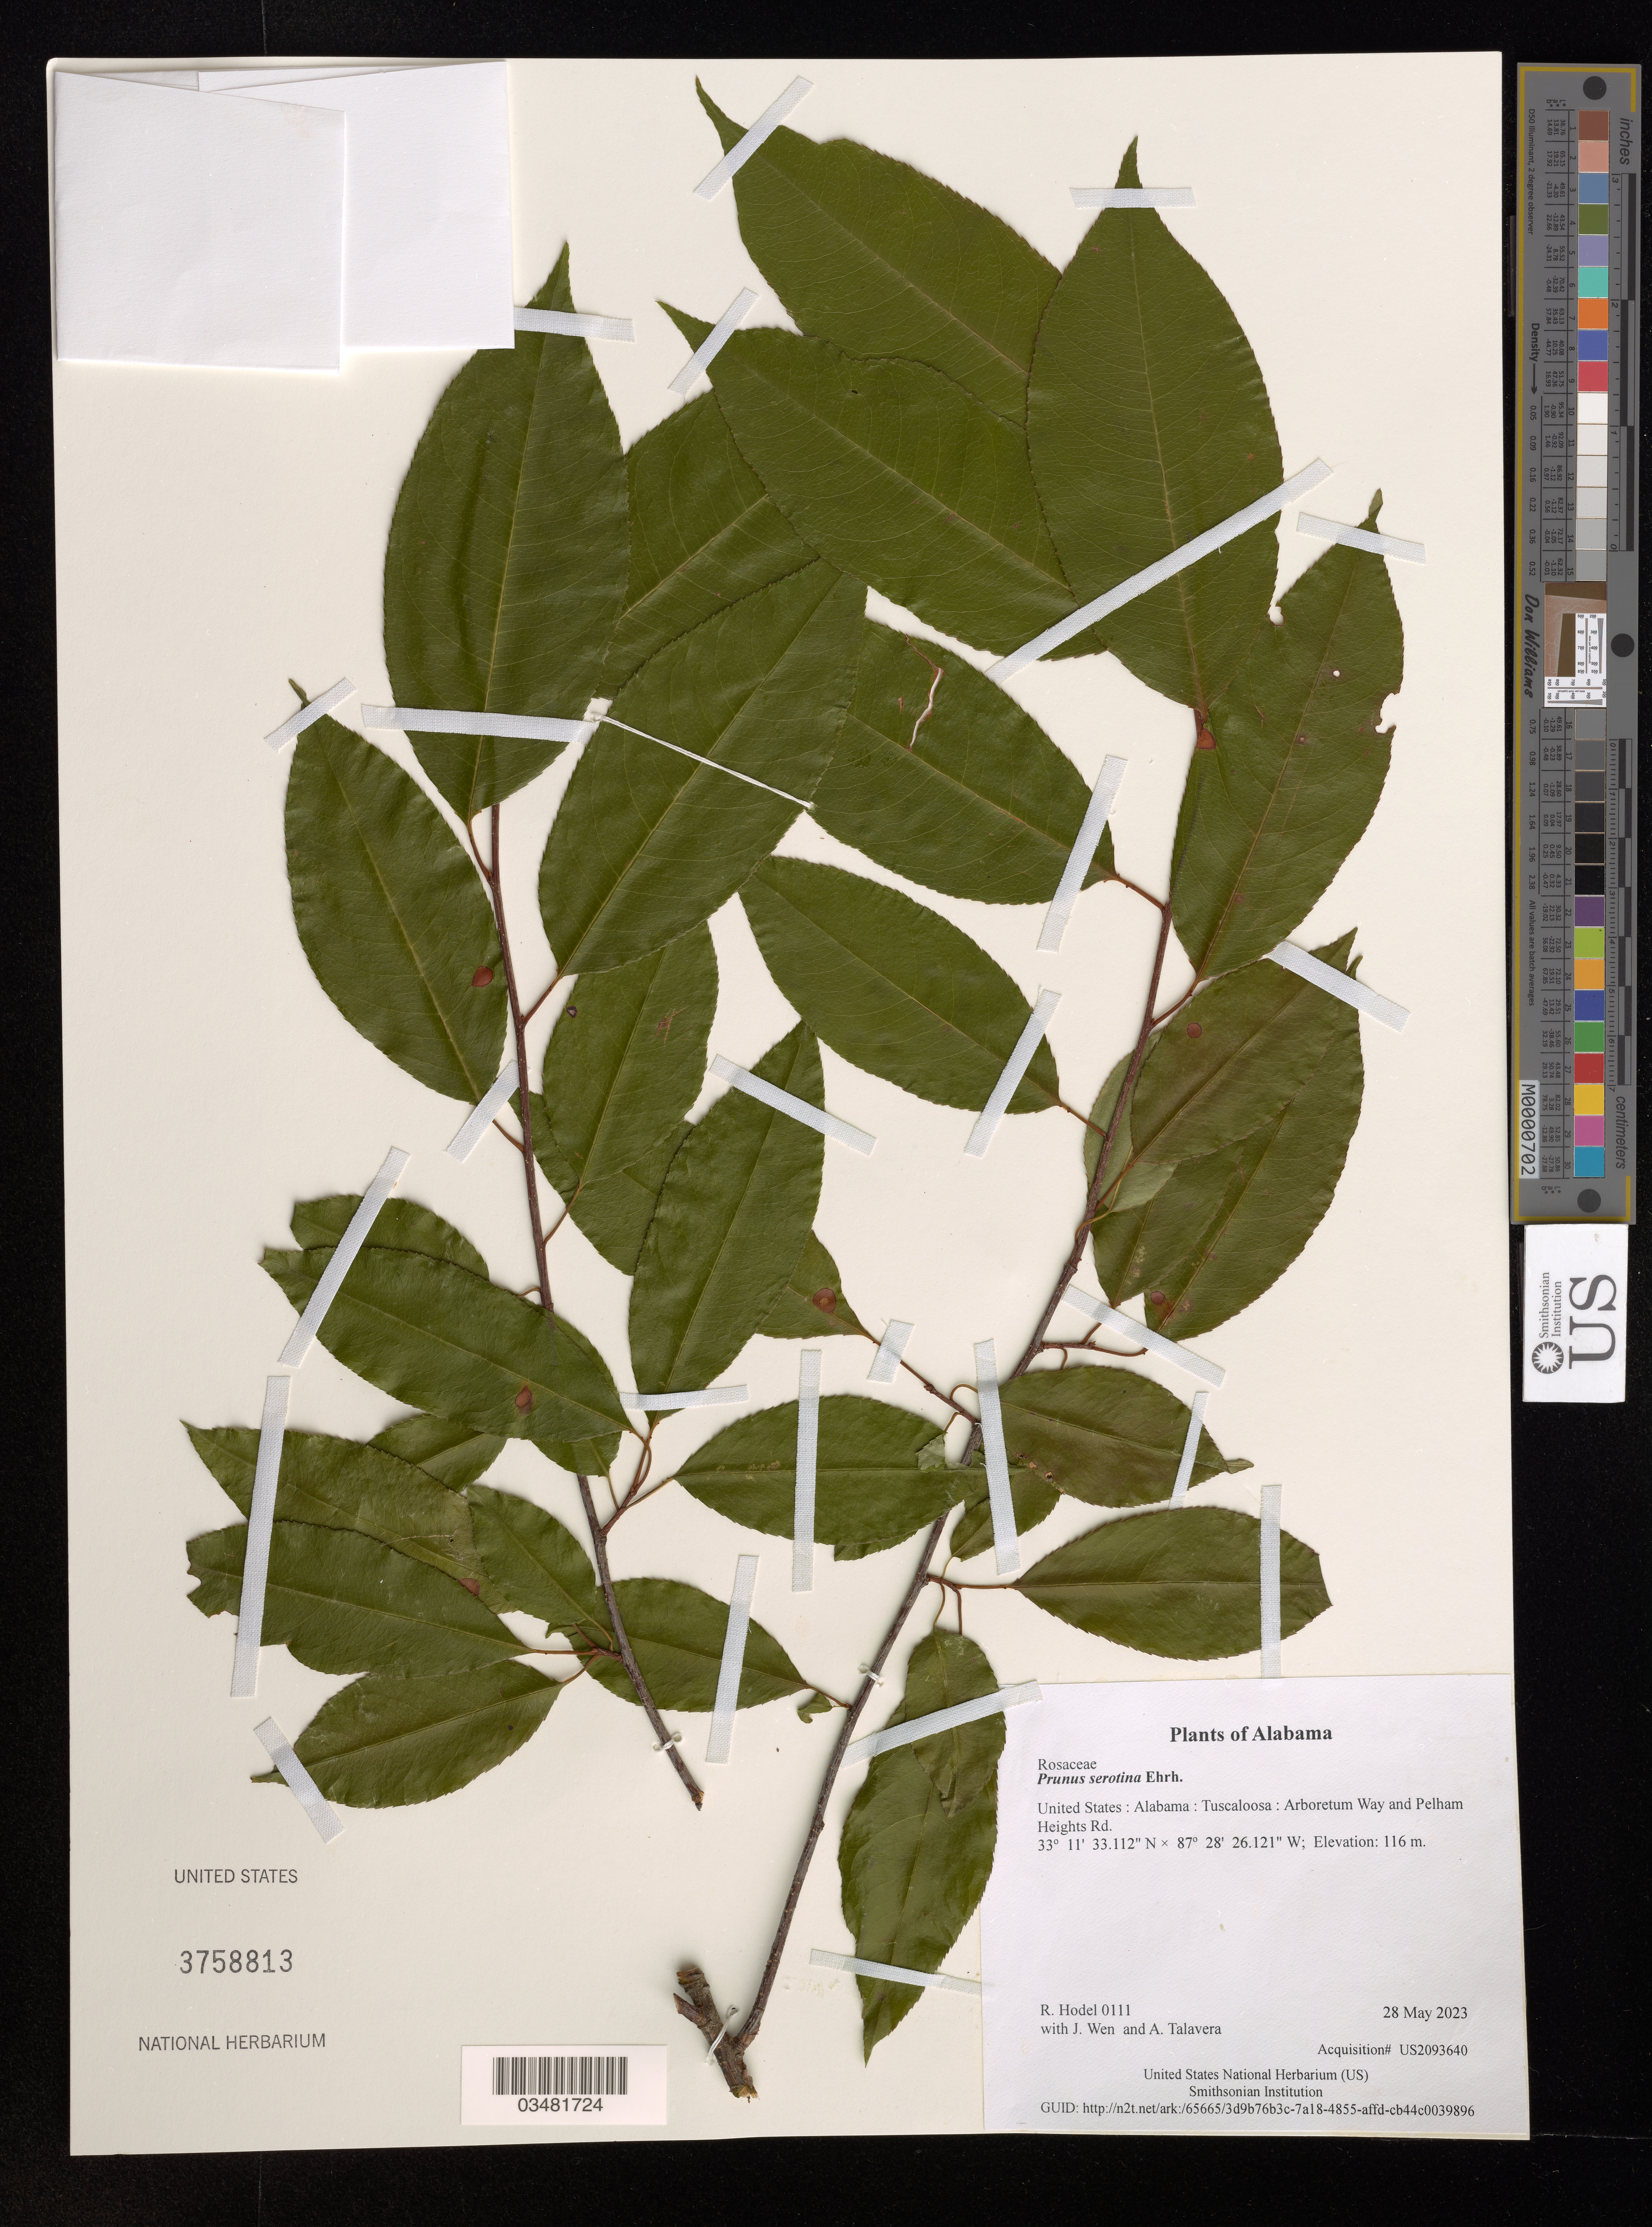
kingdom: Plantae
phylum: Tracheophyta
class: Magnoliopsida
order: Rosales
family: Rosaceae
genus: Prunus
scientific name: Prunus serotina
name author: Ehrh.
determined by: Hodel, Richard G. J.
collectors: R. Hodel, J. Wen & A. Talavera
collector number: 0111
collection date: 2023-05-28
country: United States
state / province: Alabama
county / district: Tuscaloosa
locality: Arboretum Way and Pelham Heights Rd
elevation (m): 116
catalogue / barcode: US 3758813